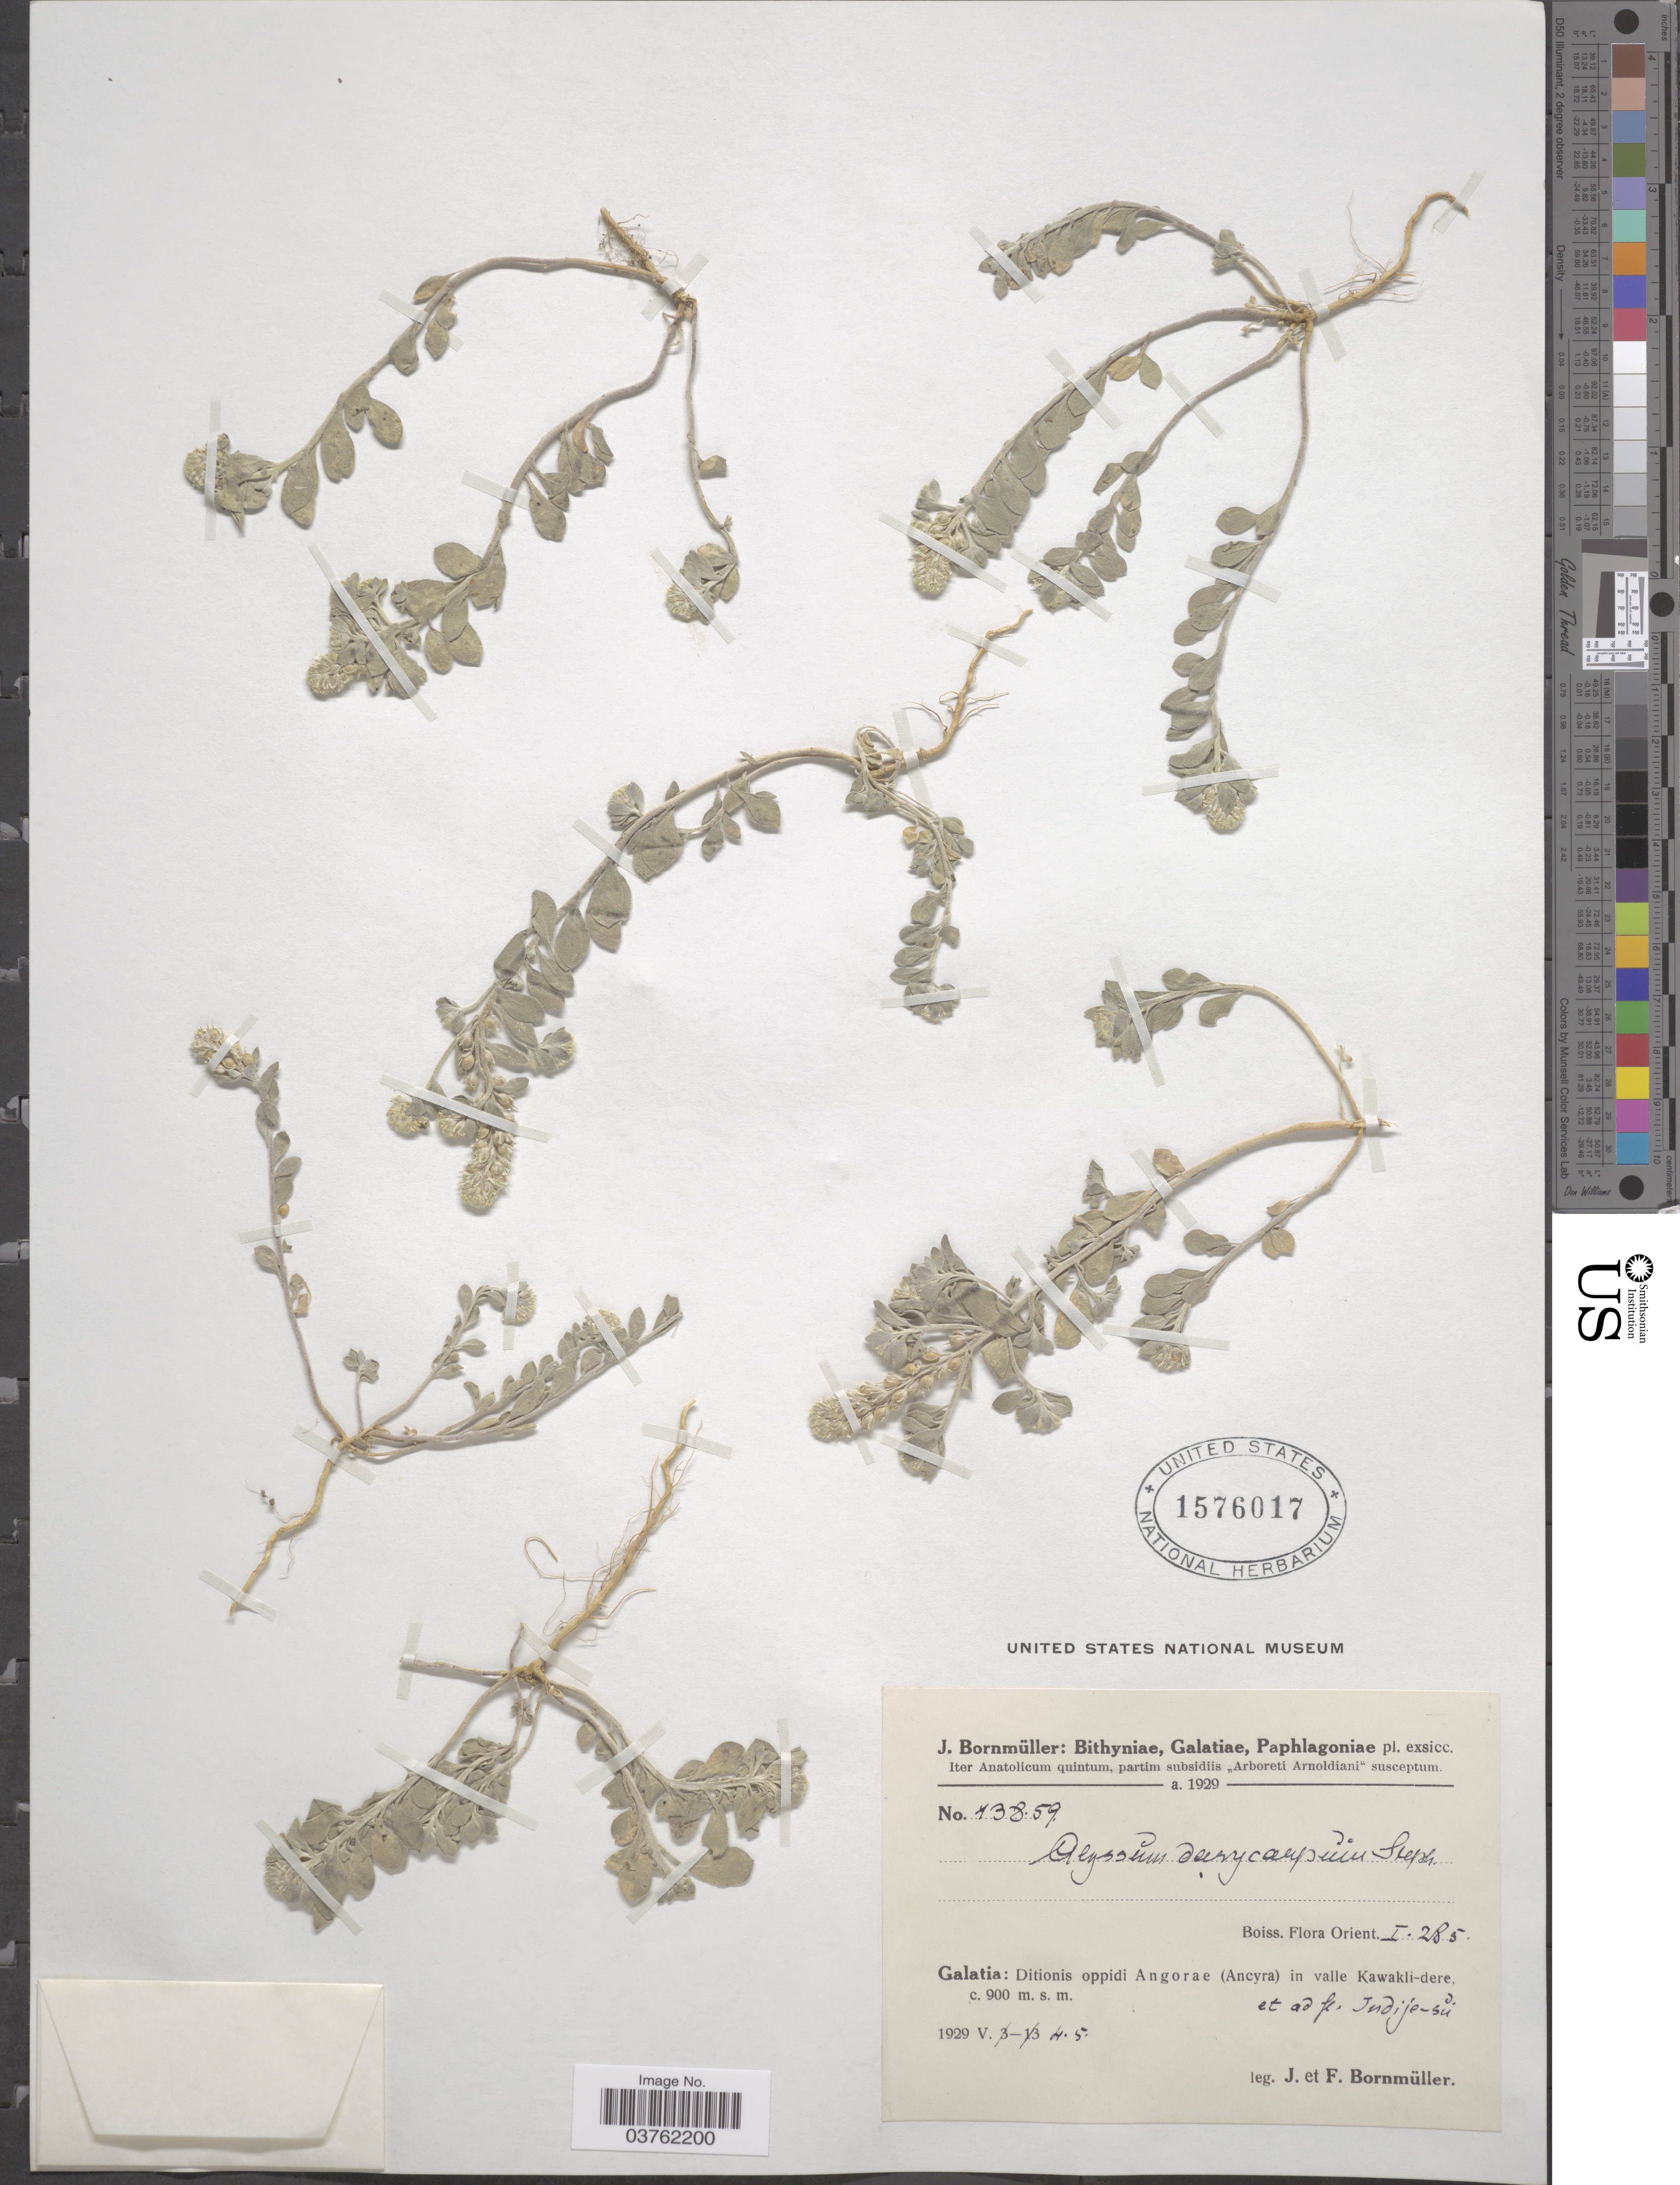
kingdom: Plantae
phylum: Tracheophyta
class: Magnoliopsida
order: Brassicales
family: Brassicaceae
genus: Alyssum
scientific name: Alyssum dasycarpum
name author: Stephan ex Willd.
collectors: J. Bornmüller & F. Bornmüller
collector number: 13859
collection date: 1929-05-04/1929-05-05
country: Turkey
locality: Iter Anatolicum quintum. Galatia: Ditionis oppidi Angorae (Ancyra) in valle Kawakli-dere, et ad fl. Indije-su.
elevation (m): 900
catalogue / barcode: US 1576017